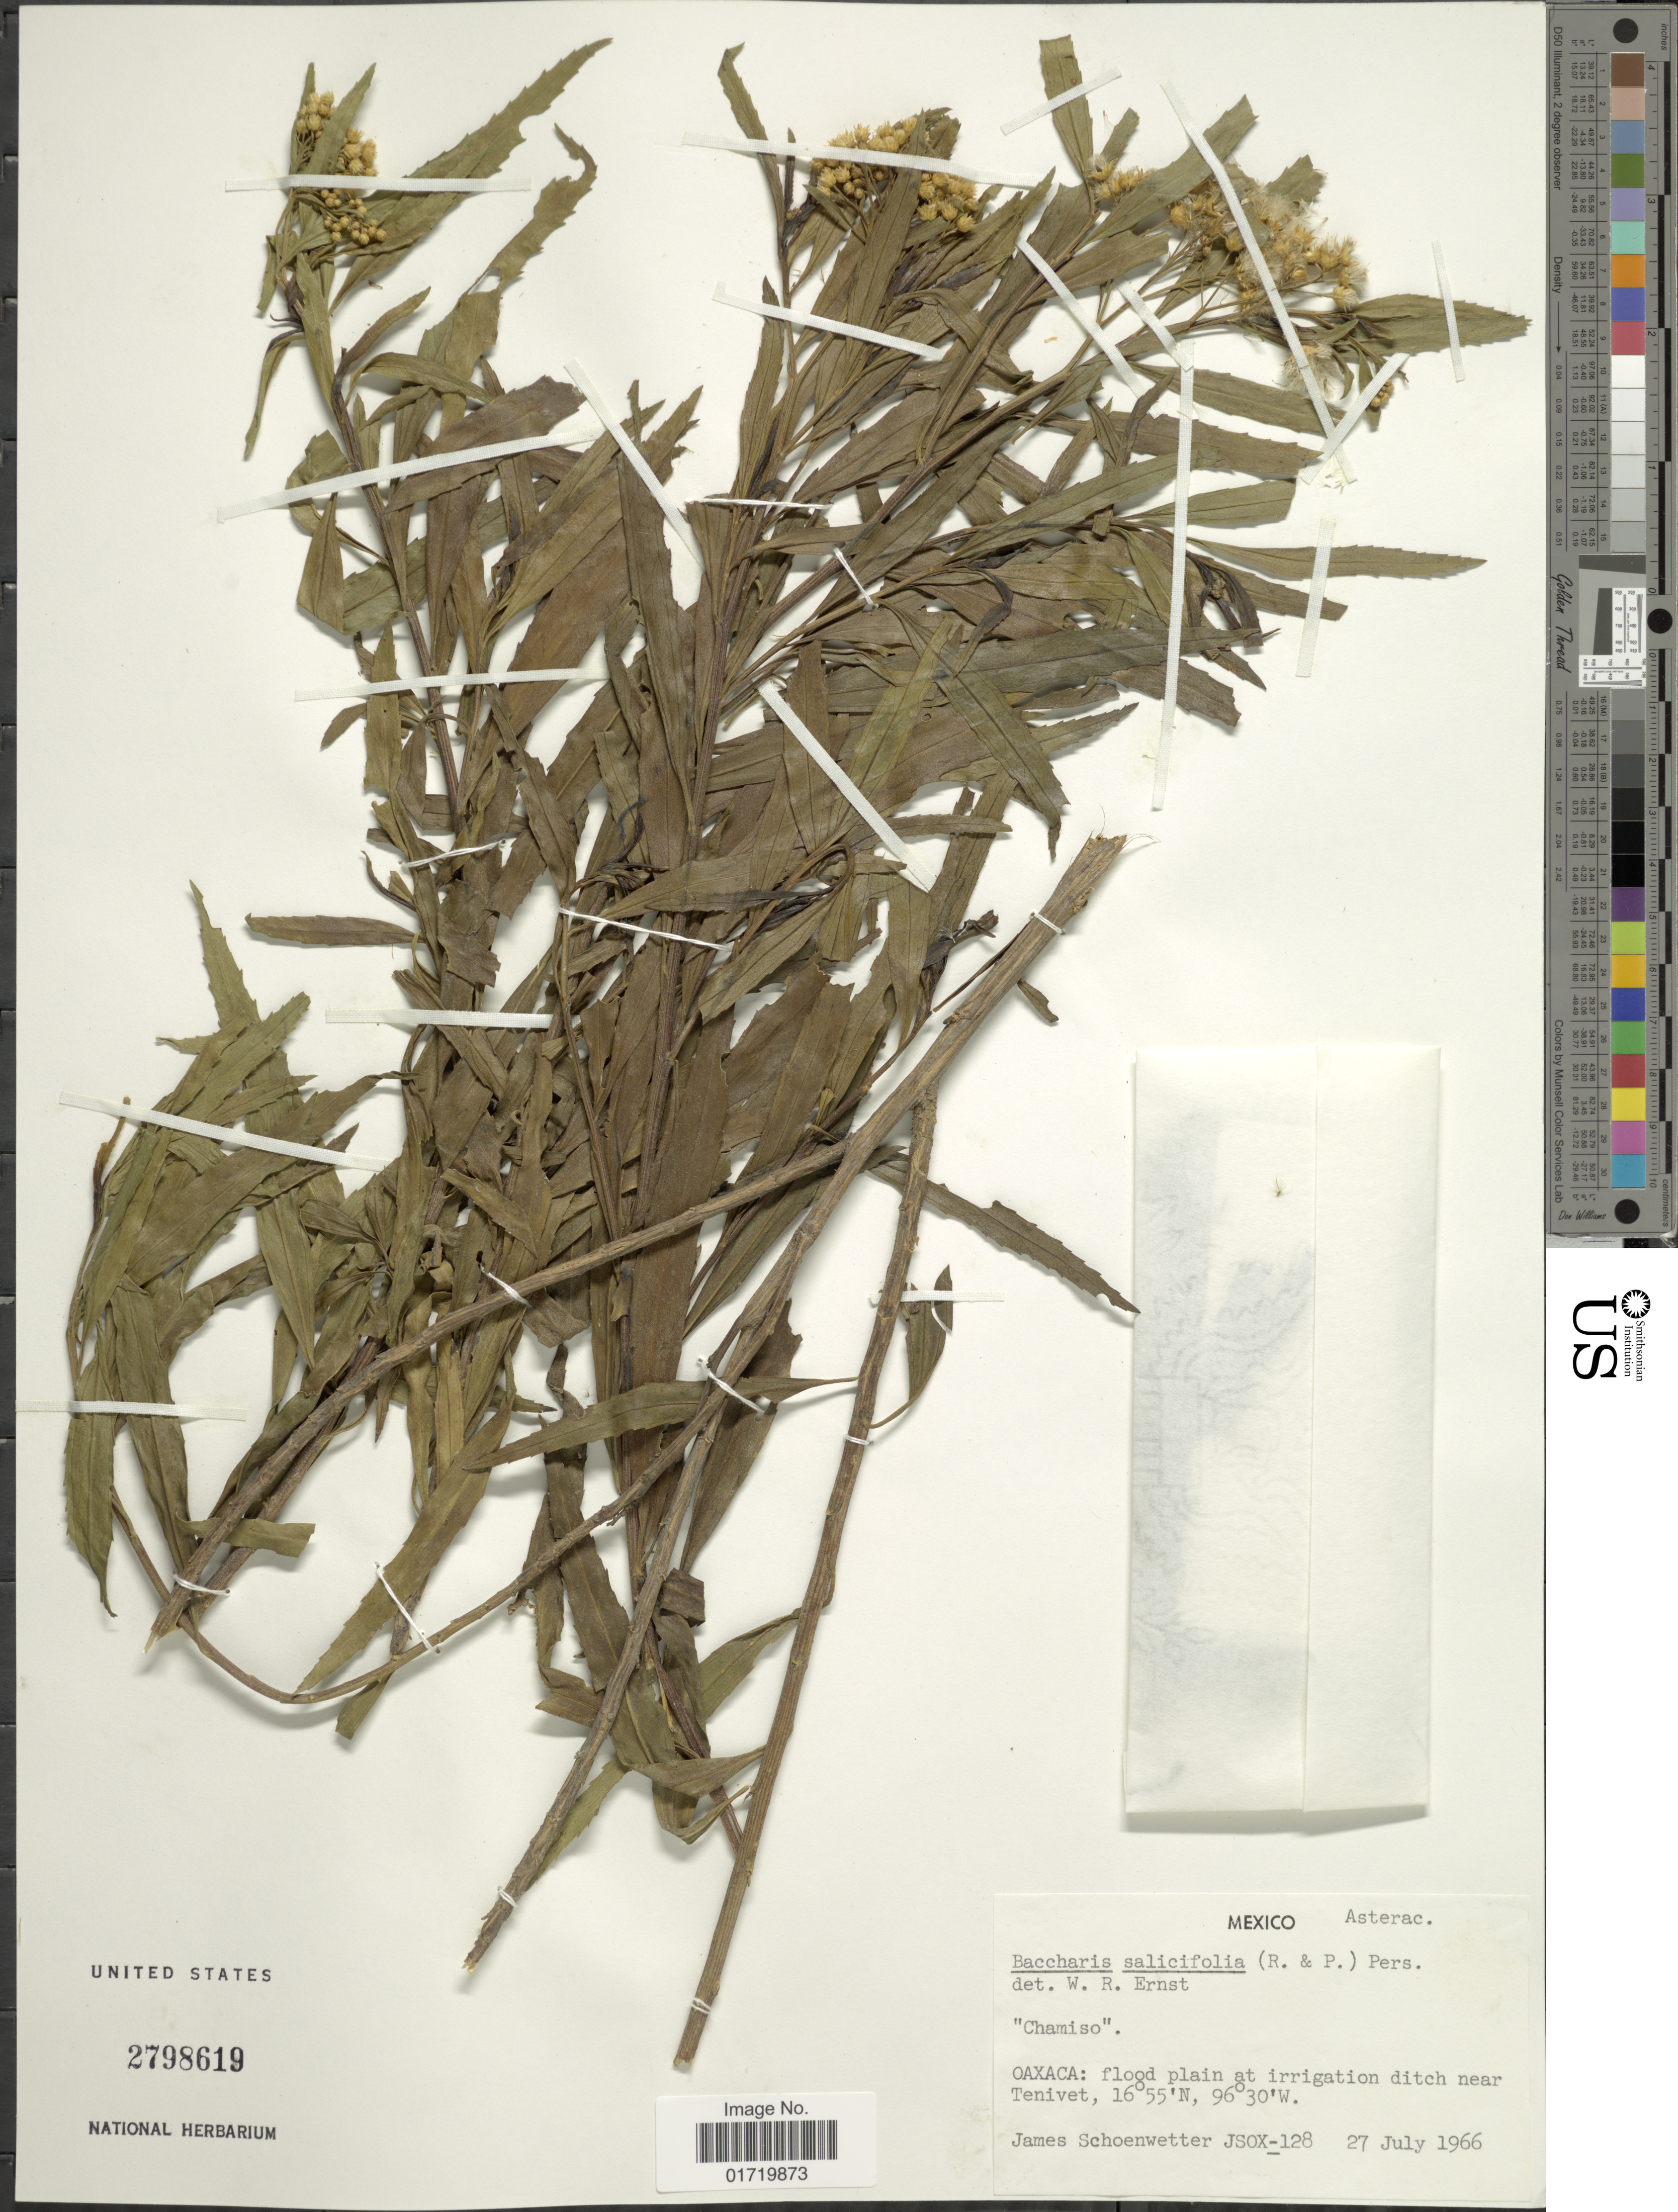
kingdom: Plantae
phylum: Tracheophyta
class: Magnoliopsida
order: Asterales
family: Asteraceae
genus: Baccharis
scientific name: Baccharis salicifolia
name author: (Ruiz & Pav.) Pers.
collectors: J. Schoenwetter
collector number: JSOX-128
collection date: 1966-07-27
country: Mexico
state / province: Oaxaca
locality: Chamiso, near Tenivet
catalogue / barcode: US 2798619